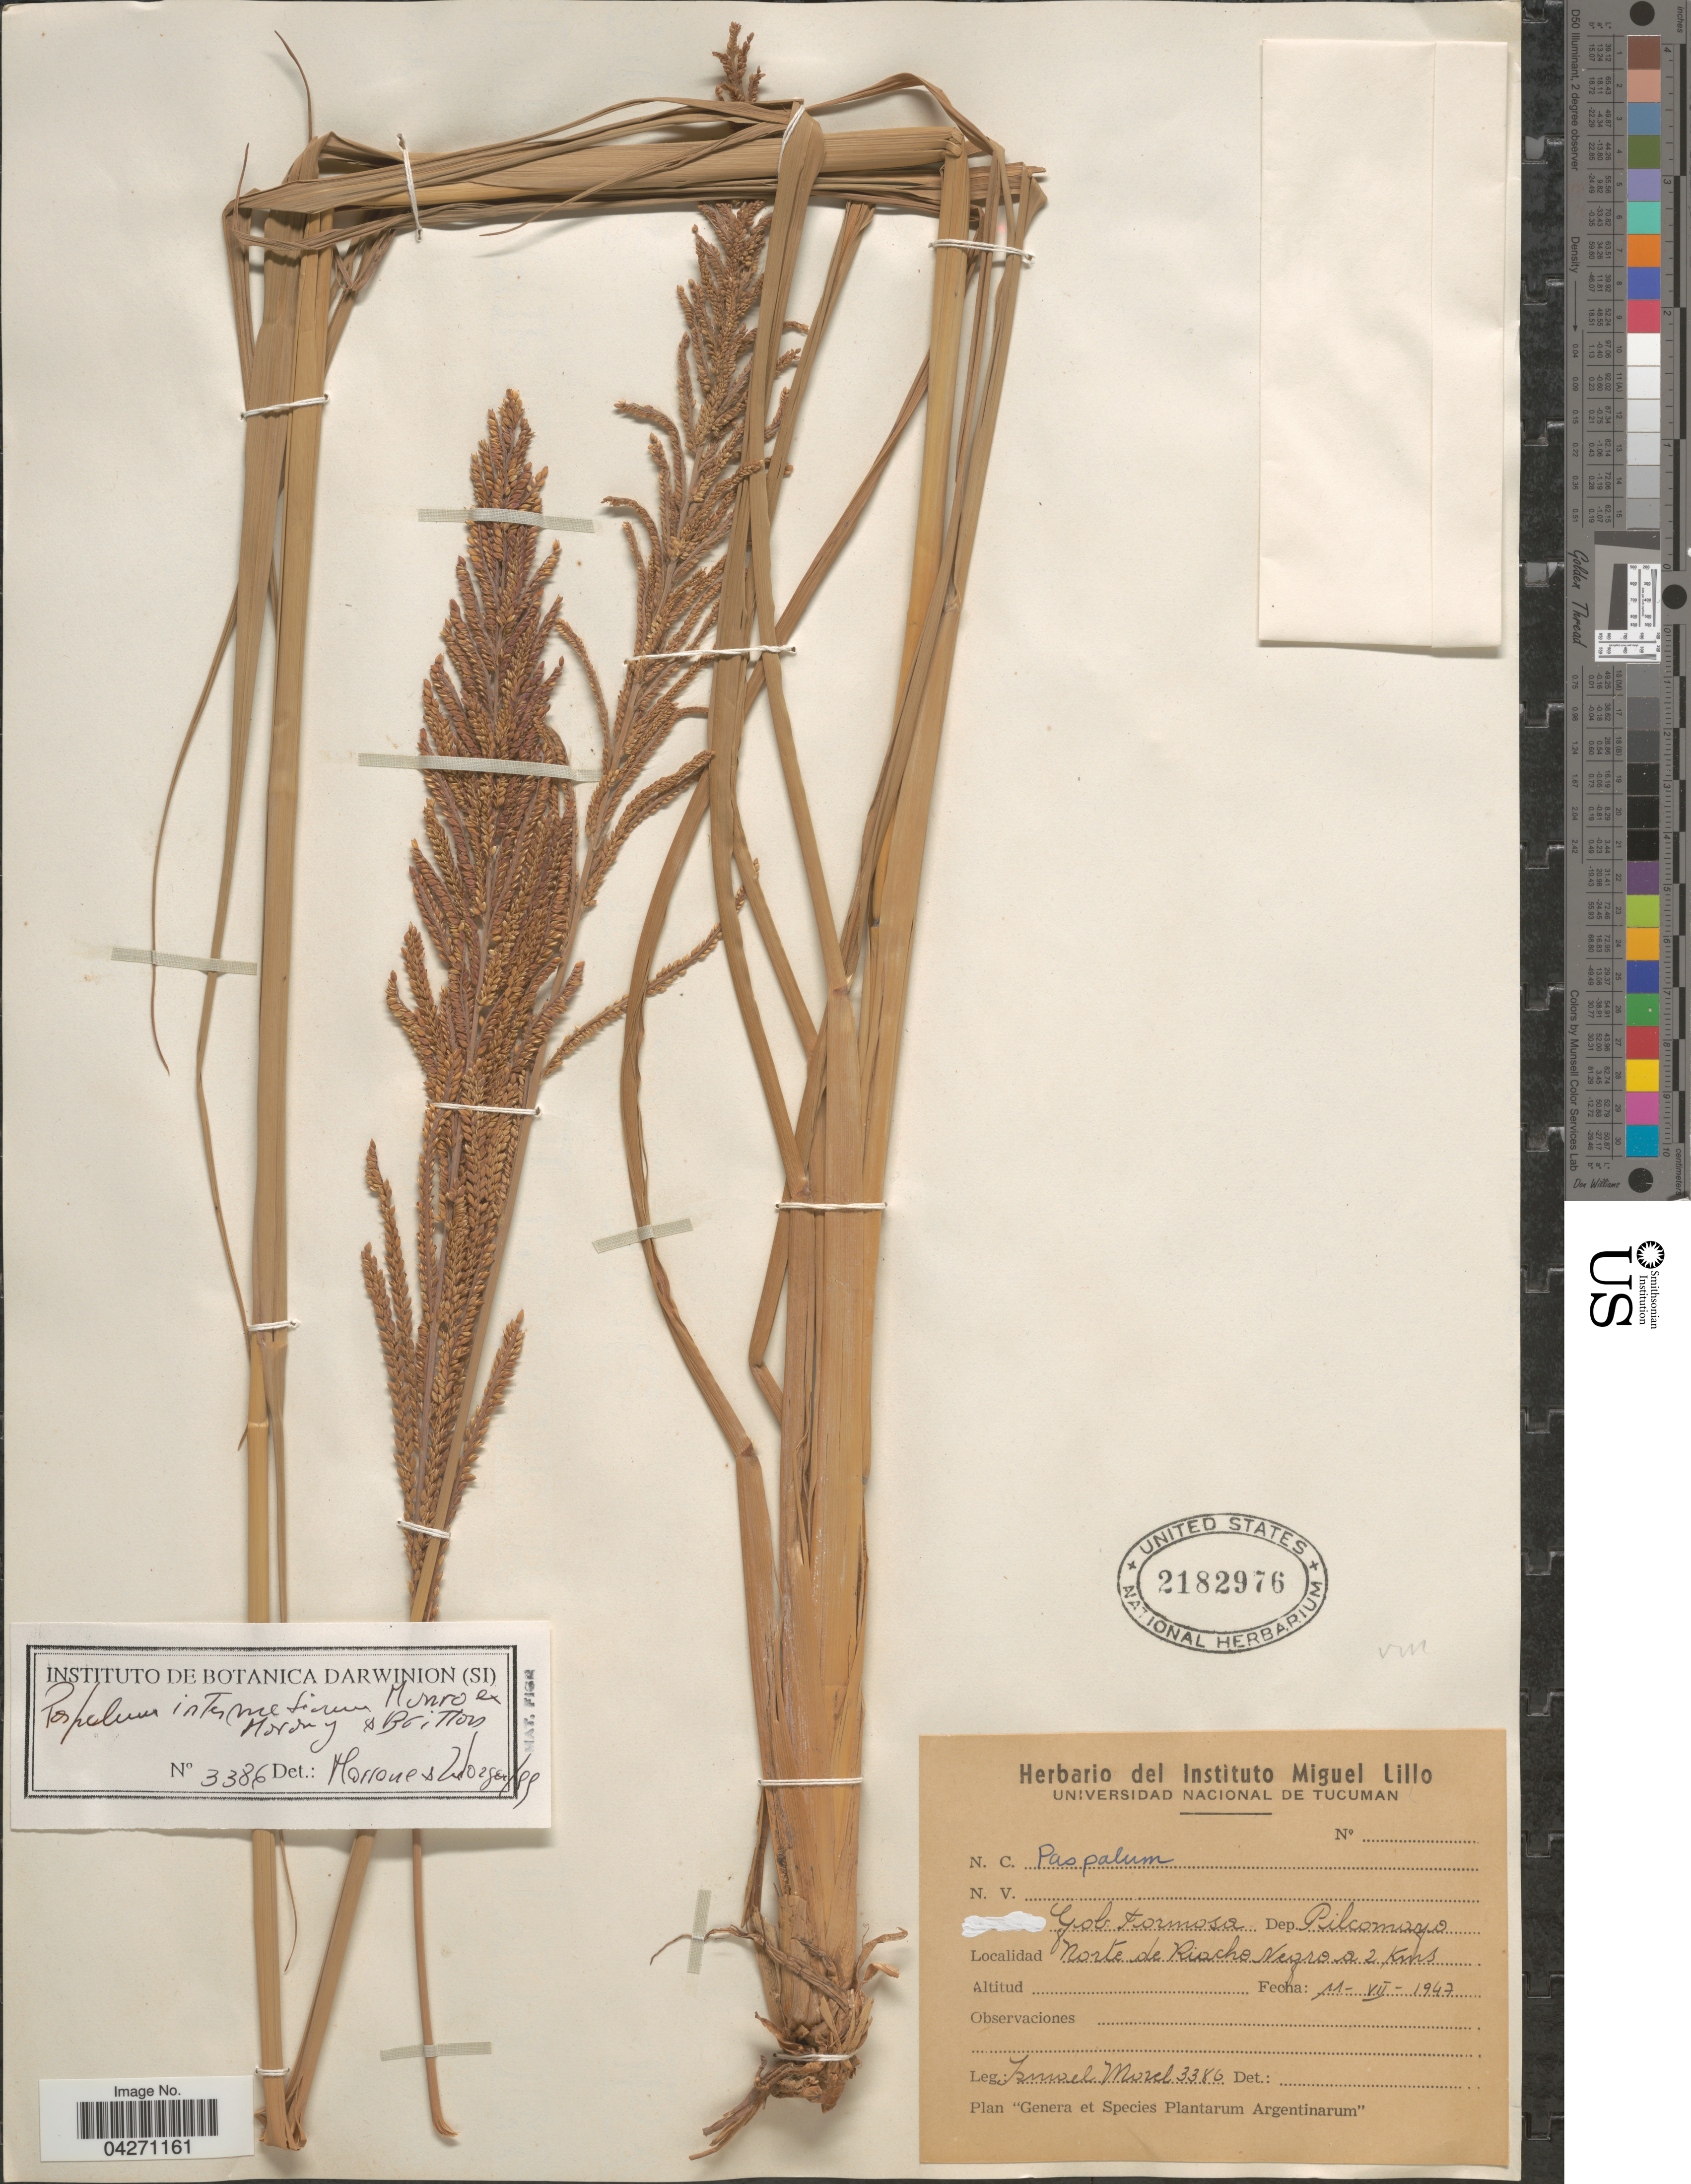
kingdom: Plantae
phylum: Tracheophyta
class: Liliopsida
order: Poales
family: Poaceae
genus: Paspalum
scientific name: Paspalum intermedium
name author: Munro ex Morong & Britton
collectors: I. Morel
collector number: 3386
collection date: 1947-07-11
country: Argentina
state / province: Formosa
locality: Gob. Formosa. Dep. Pilcomayo. Norte de Riocho Negro a 2 Kms.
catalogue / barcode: US 2182976